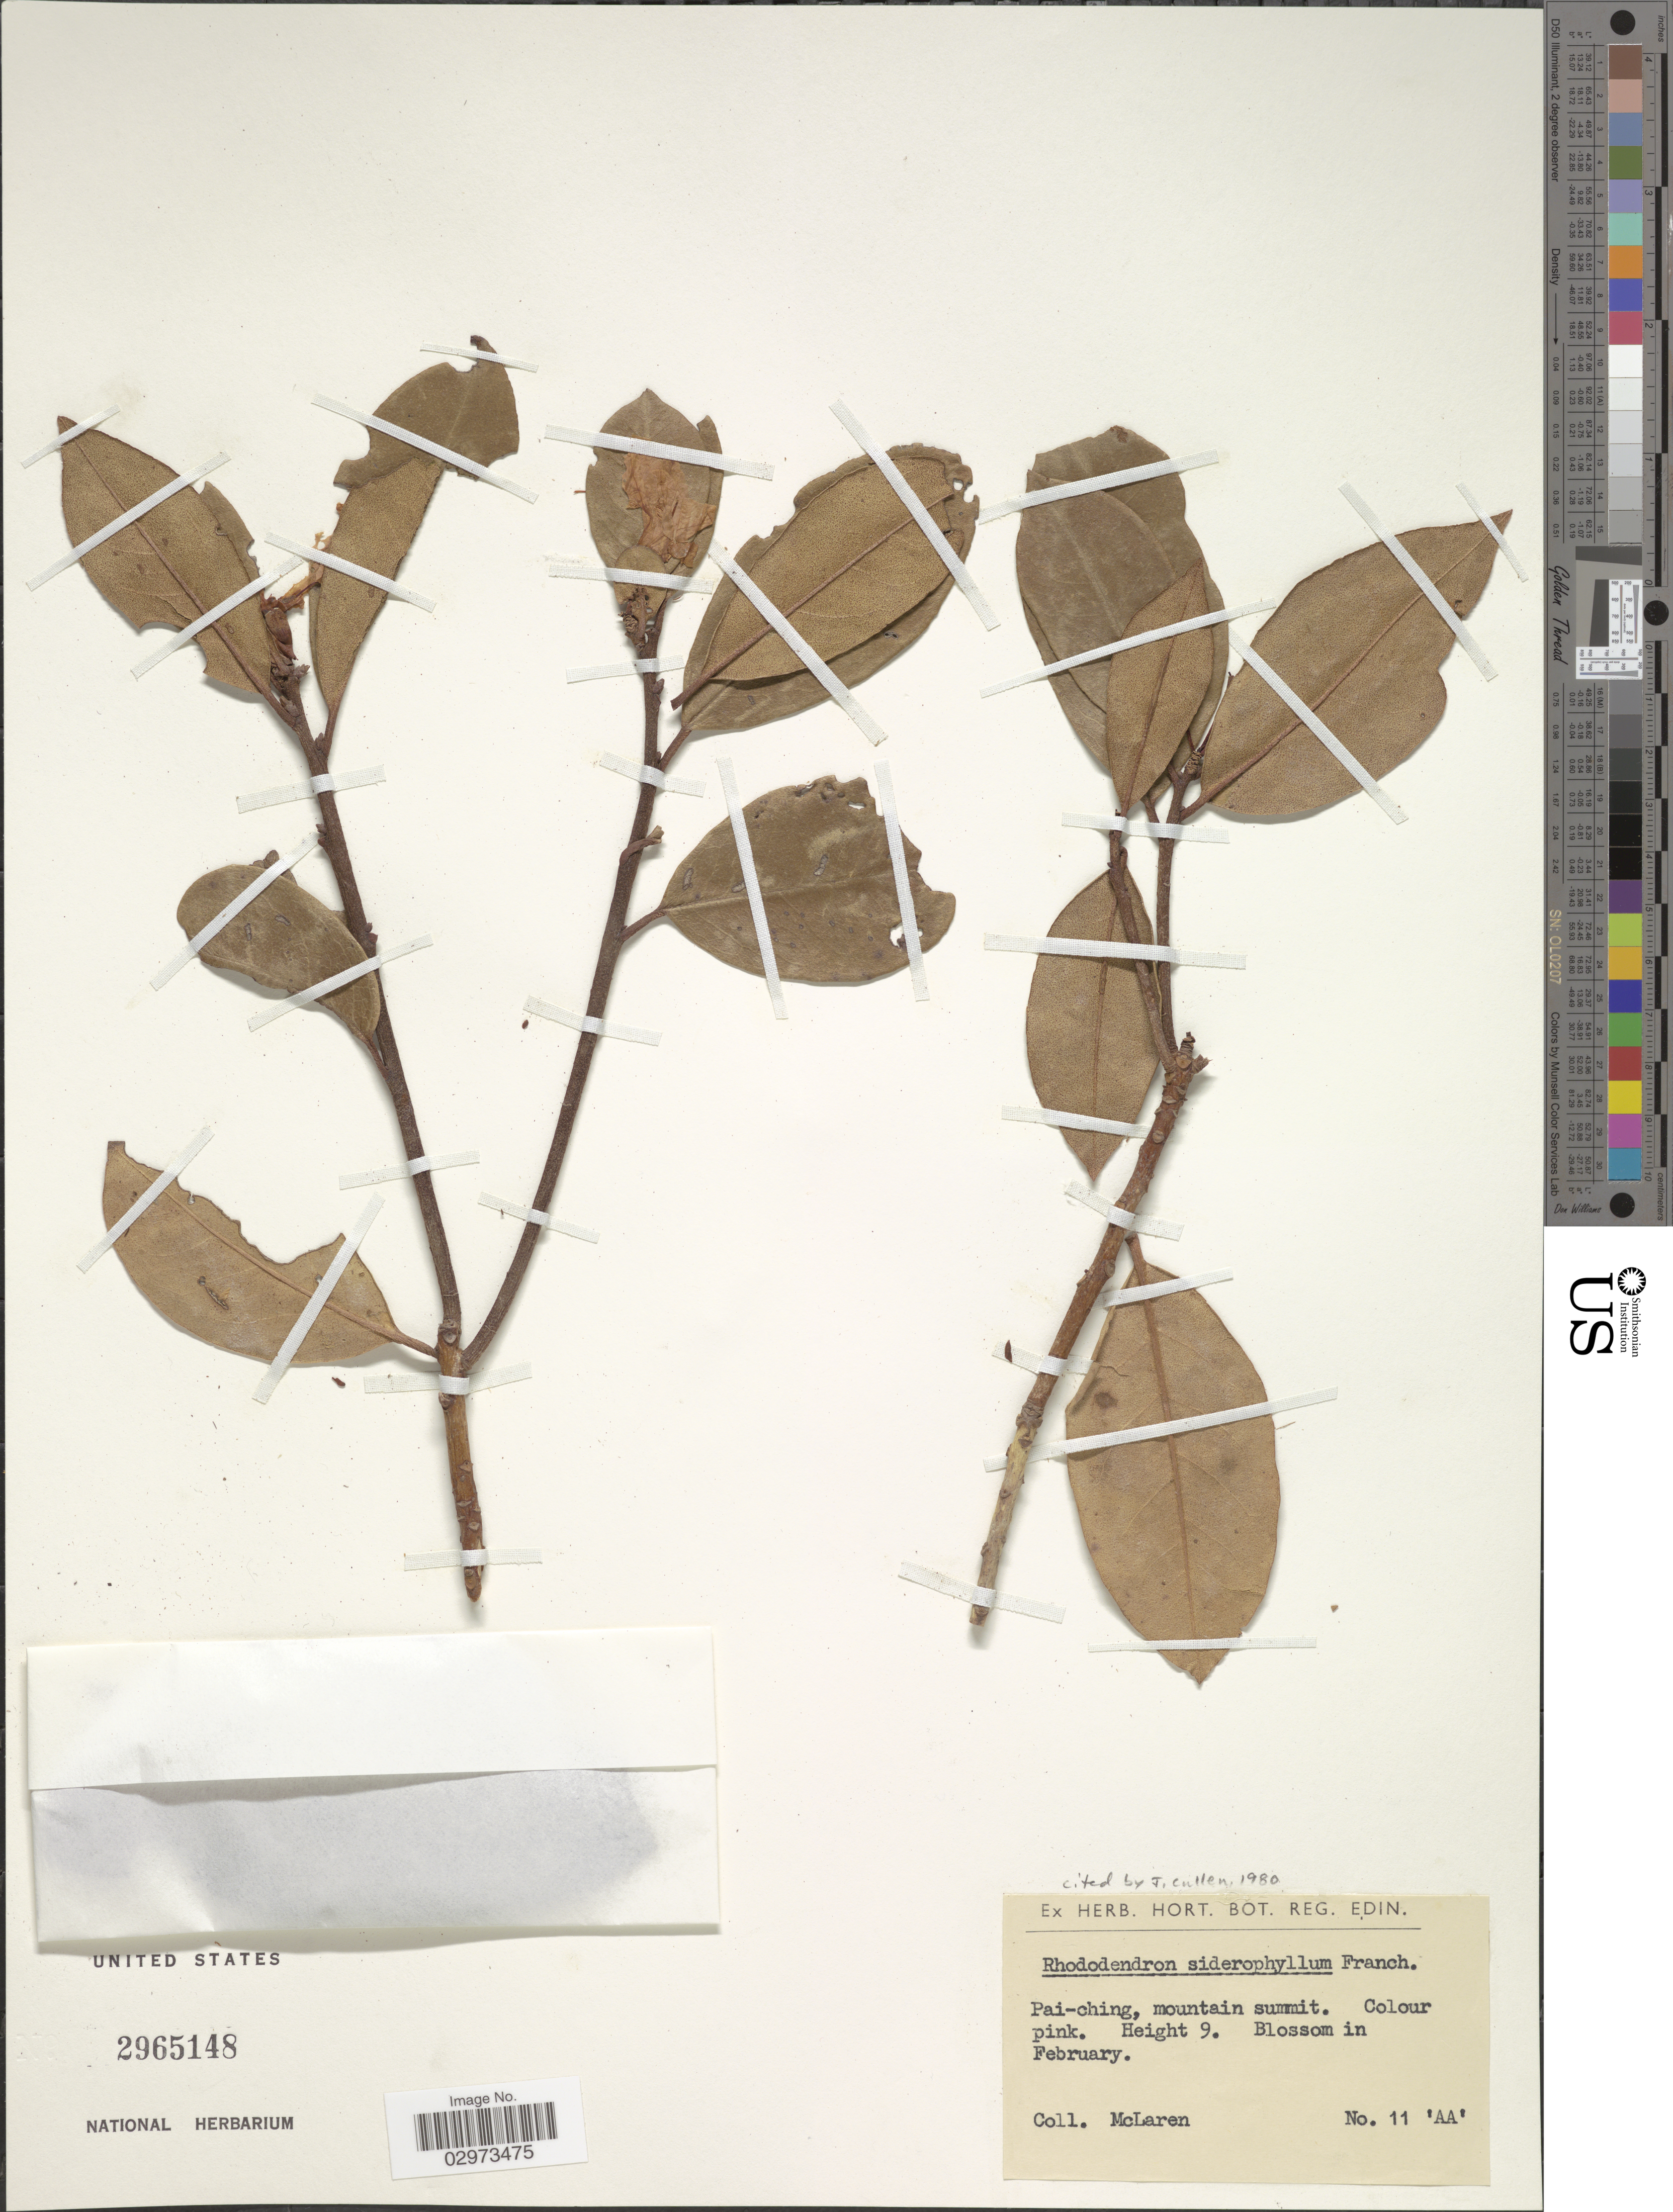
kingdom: Plantae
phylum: Tracheophyta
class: Magnoliopsida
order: Ericales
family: Ericaceae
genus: Rhododendron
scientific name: Rhododendron siderophyllum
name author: Franch.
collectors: McLaren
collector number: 11 'AA'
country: China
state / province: Shanxi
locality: Pai-ching, mountain summit.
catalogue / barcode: US 2965148